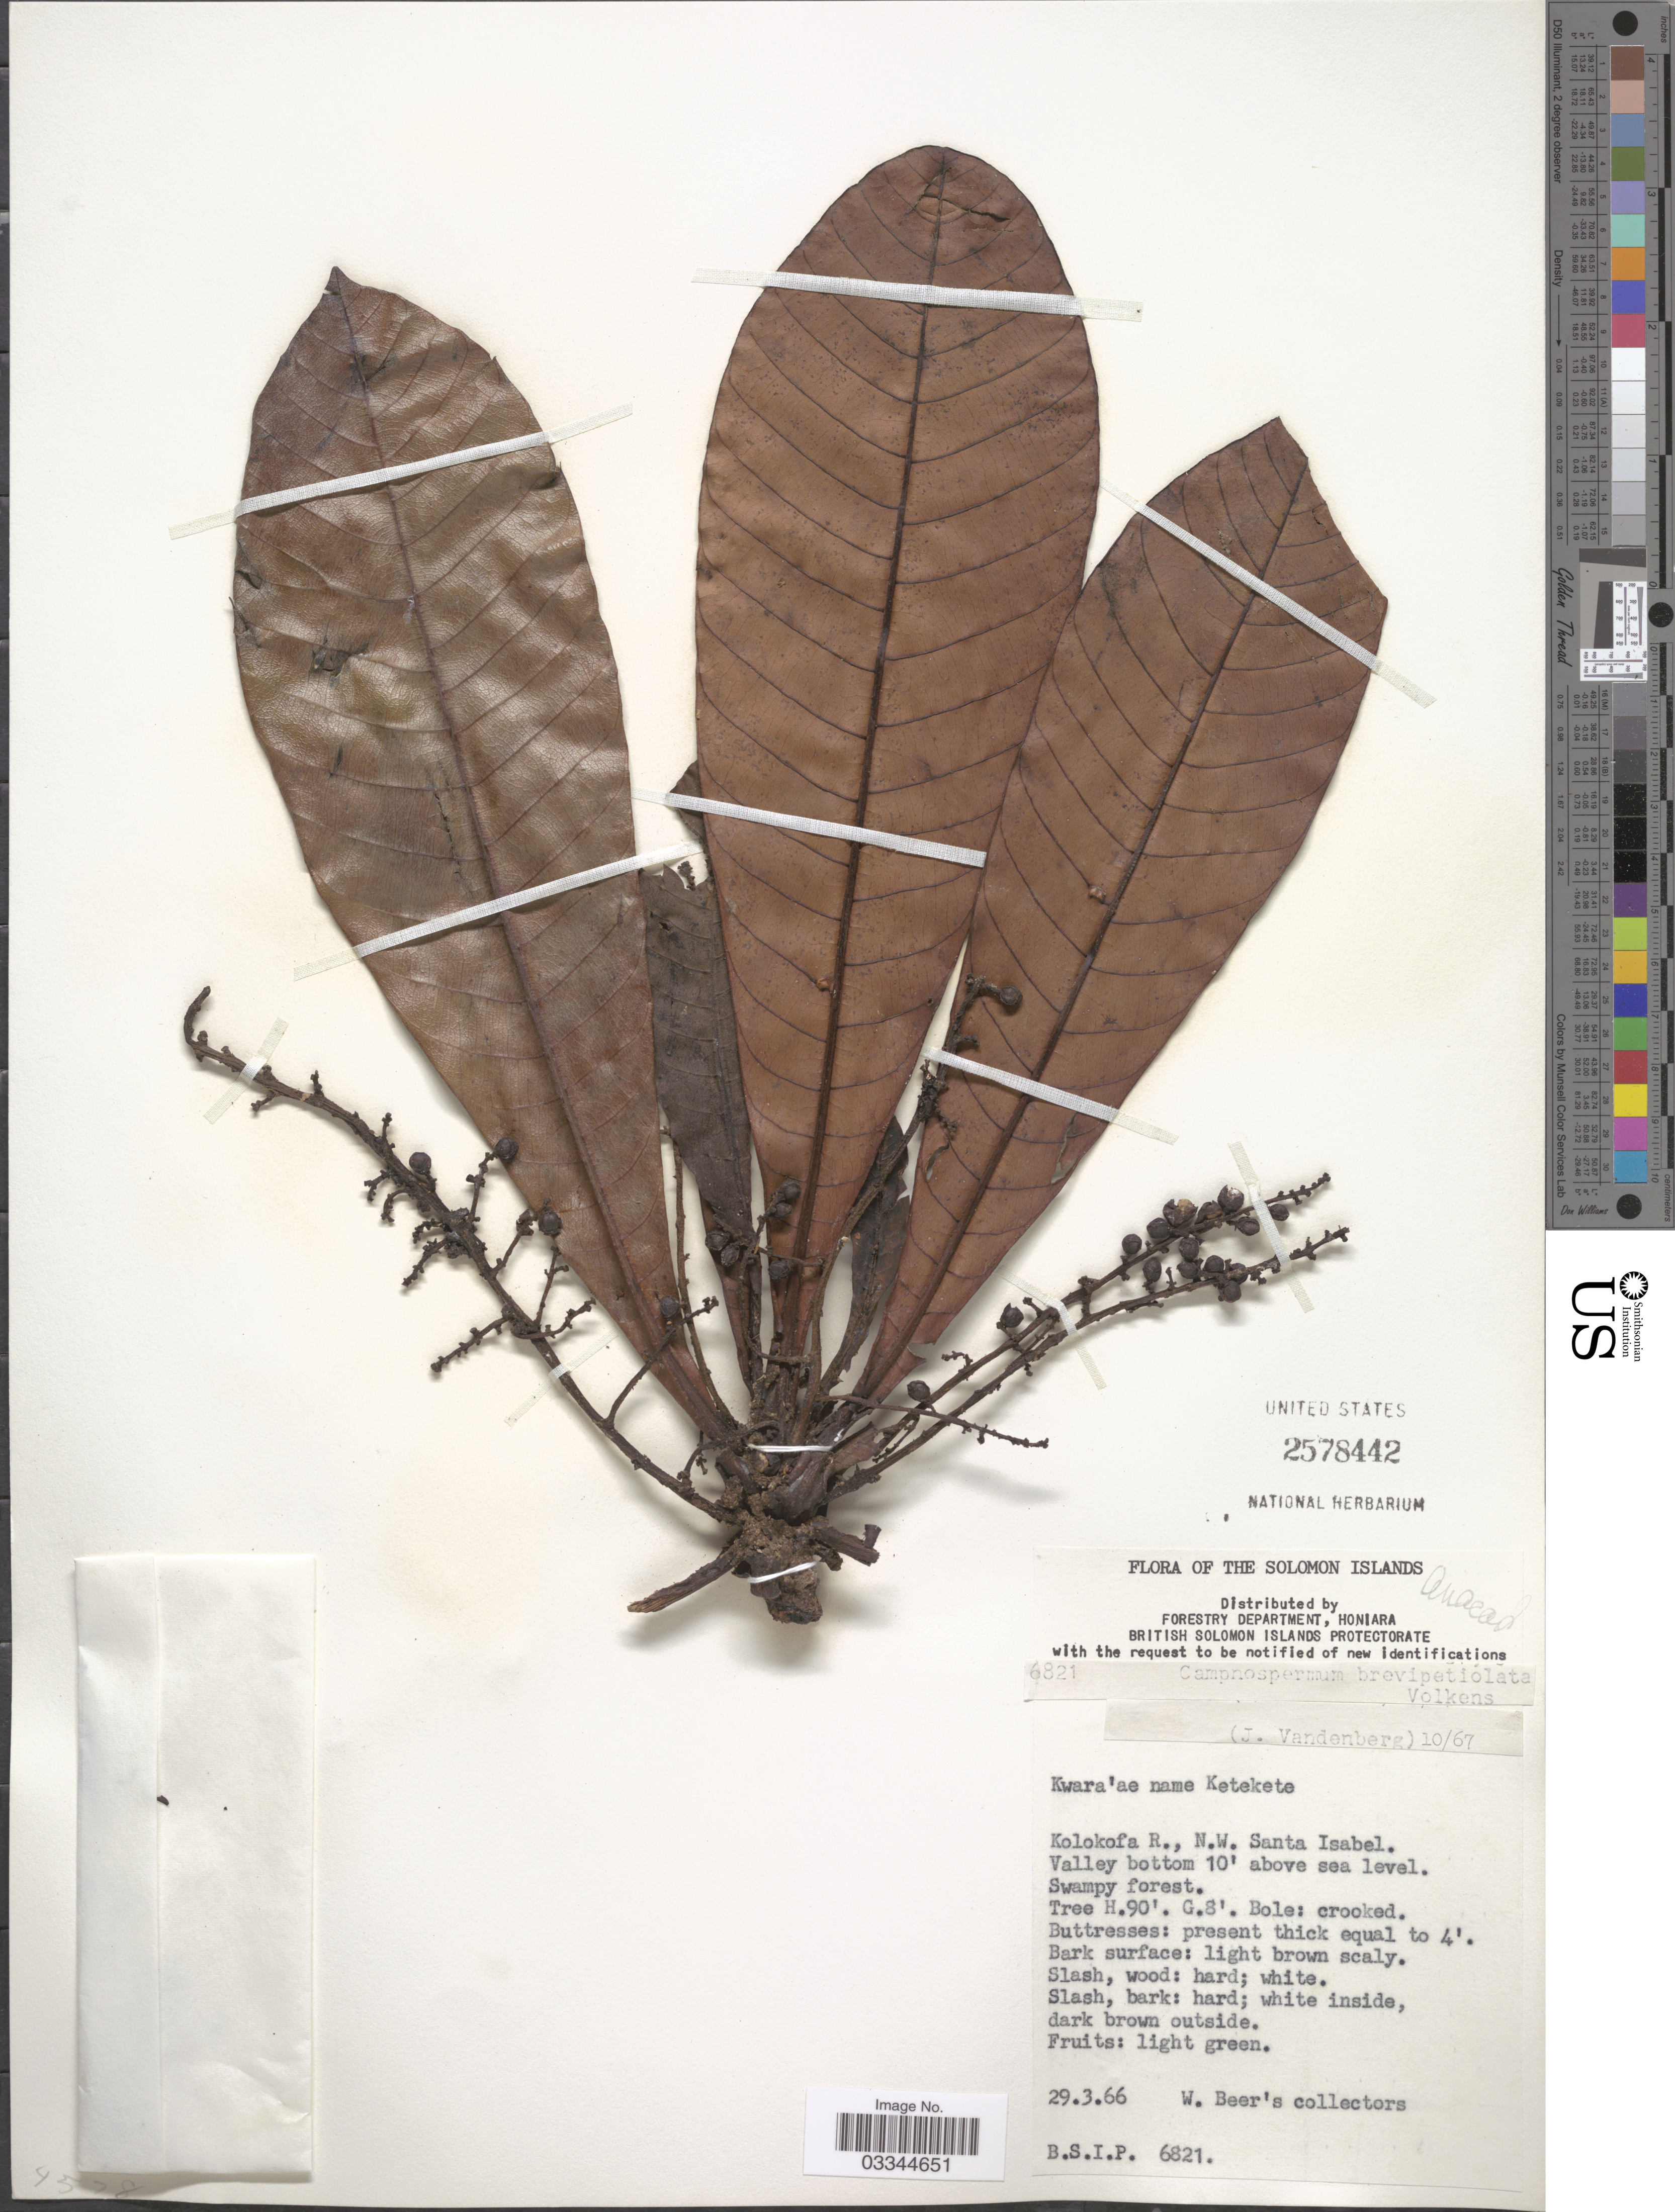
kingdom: Plantae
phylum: Tracheophyta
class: Magnoliopsida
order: Sapindales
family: Anacardiaceae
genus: Campnosperma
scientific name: Campnosperma brevipetiolatum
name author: Volk.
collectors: W. Beer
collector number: BSIP6821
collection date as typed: Transcribed d/m/y: 29/3/66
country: Solomon Islands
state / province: Solomon Islands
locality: Kolokofa R., N.W. Santa Isabel.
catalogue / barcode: US 2578442